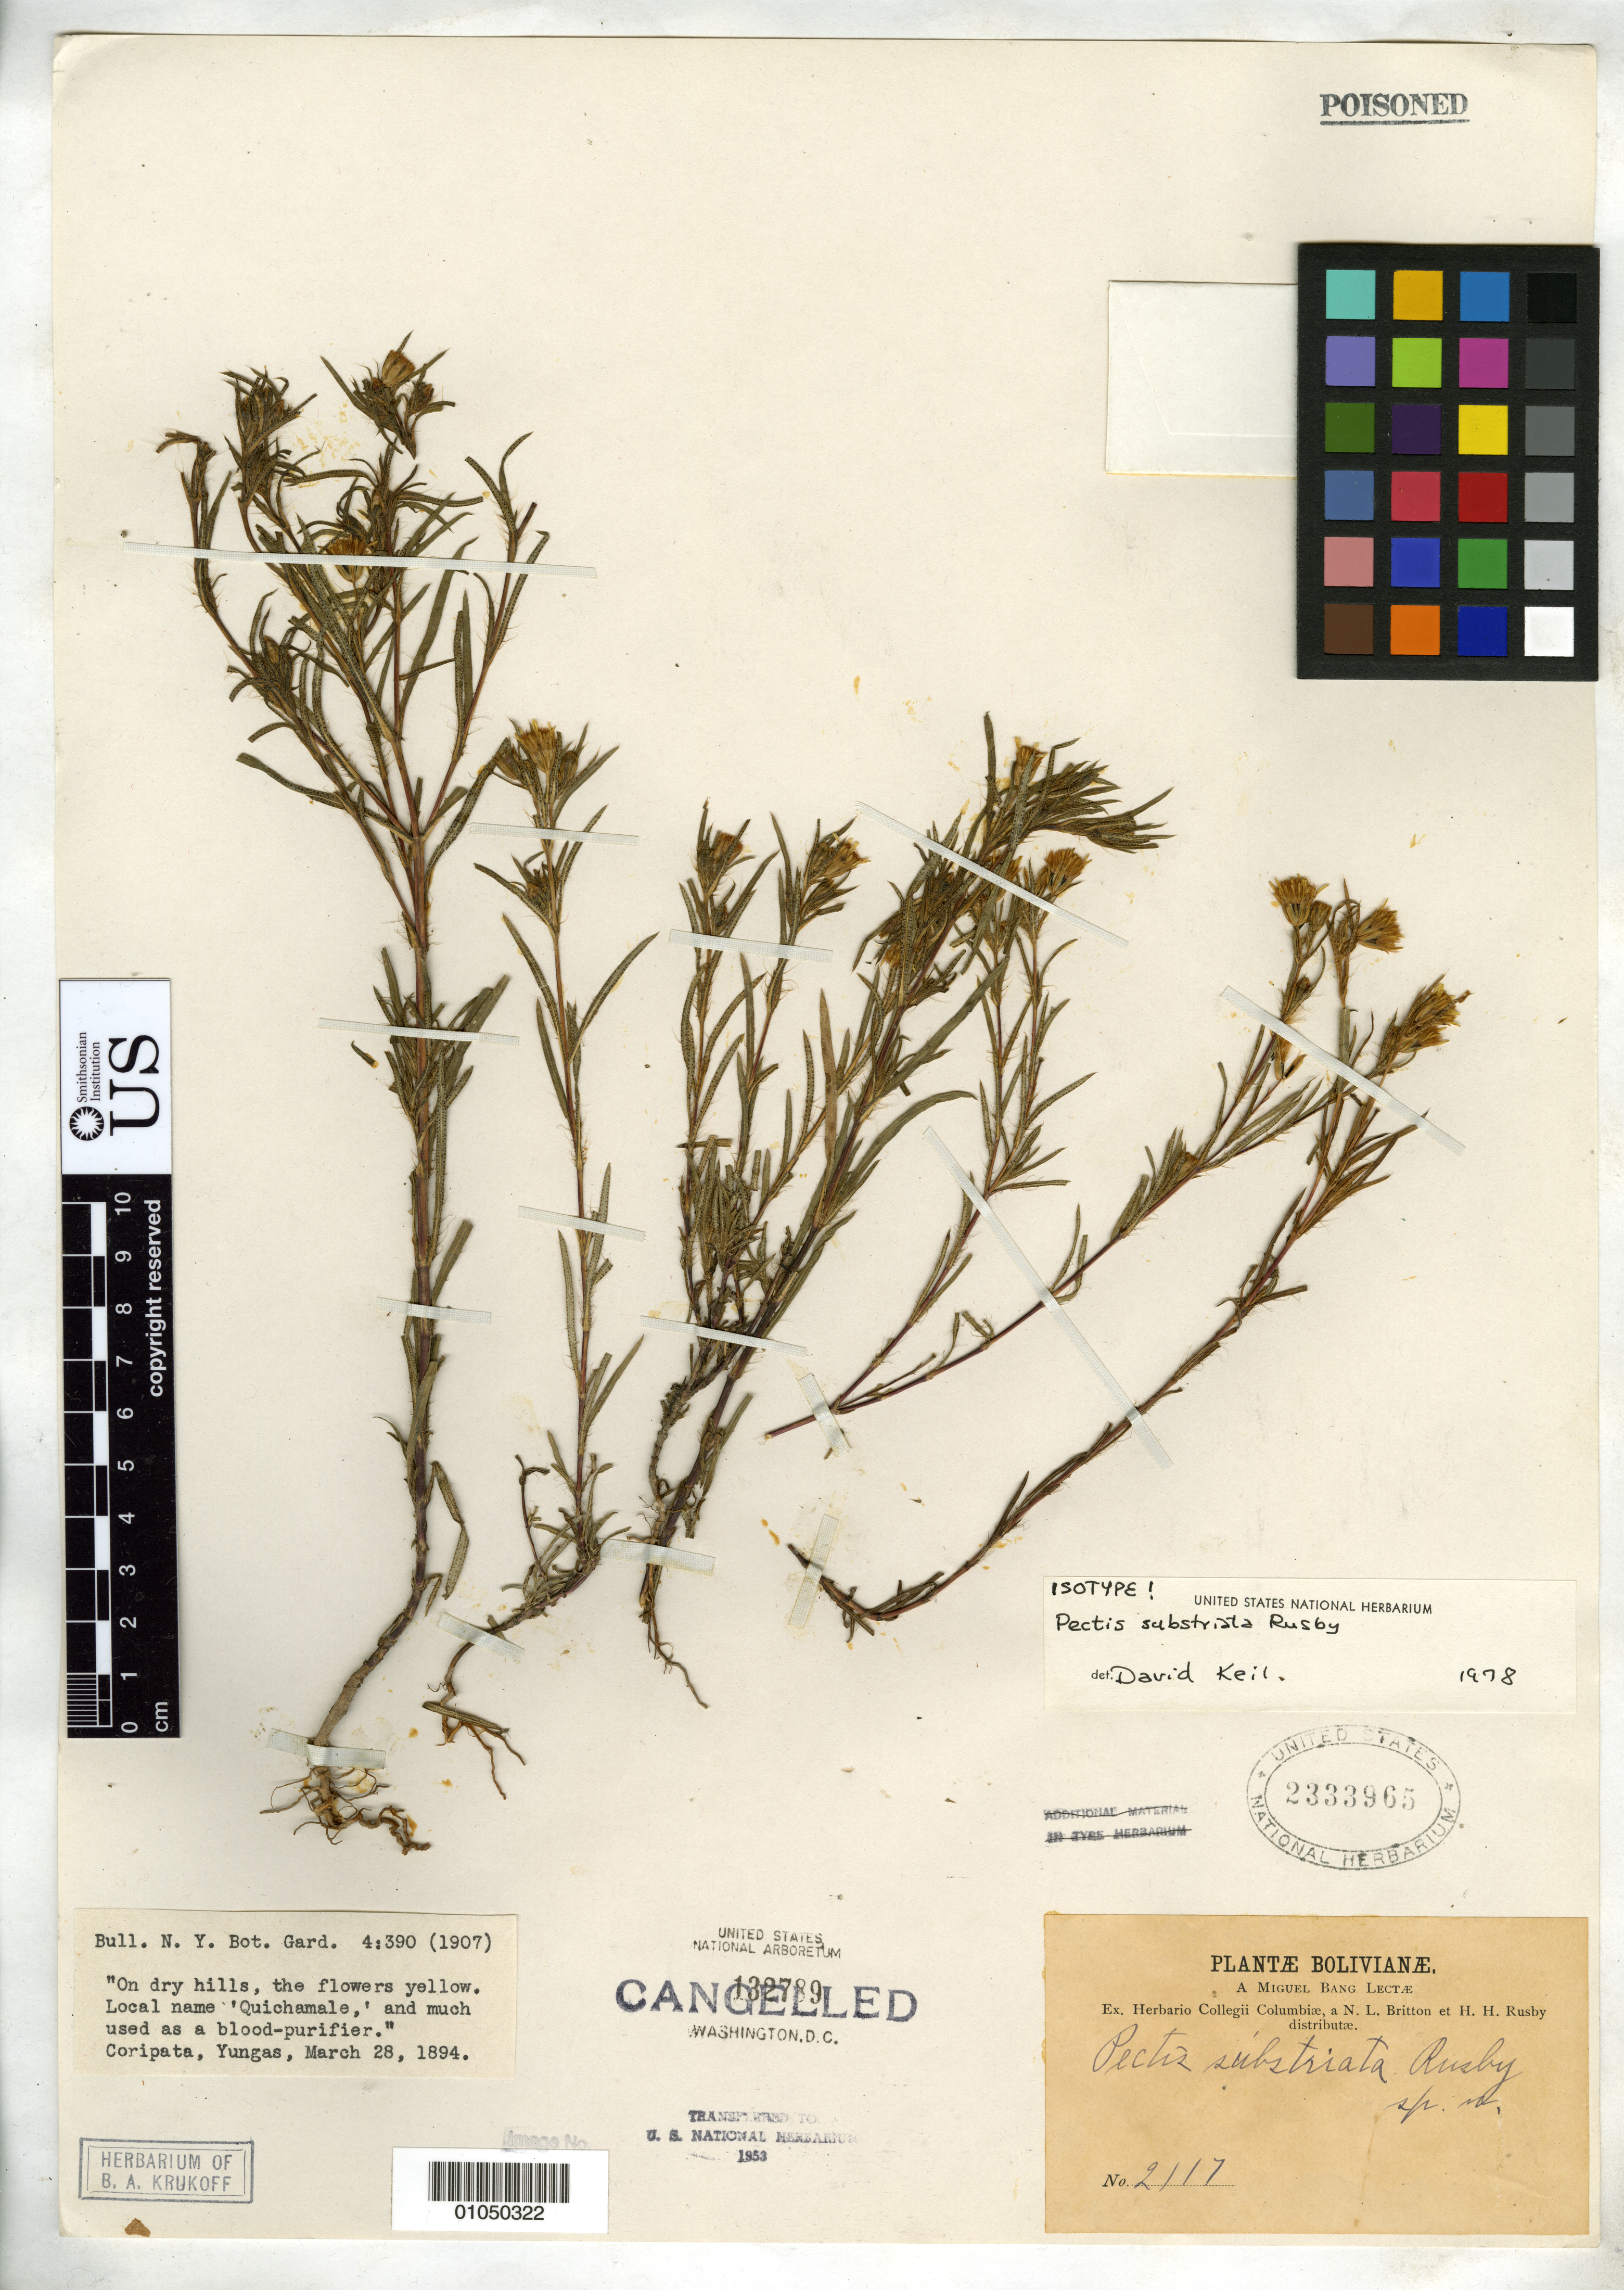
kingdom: Plantae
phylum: Tracheophyta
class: Magnoliopsida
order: Asterales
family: Asteraceae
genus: Pectis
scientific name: Pectis substriata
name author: Rusby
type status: Isotype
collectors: M. Bang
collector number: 2117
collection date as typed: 18 Mar 1894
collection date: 1894-03-18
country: Bolivia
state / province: La Paz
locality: Coripati, Yungas.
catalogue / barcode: US 2333965